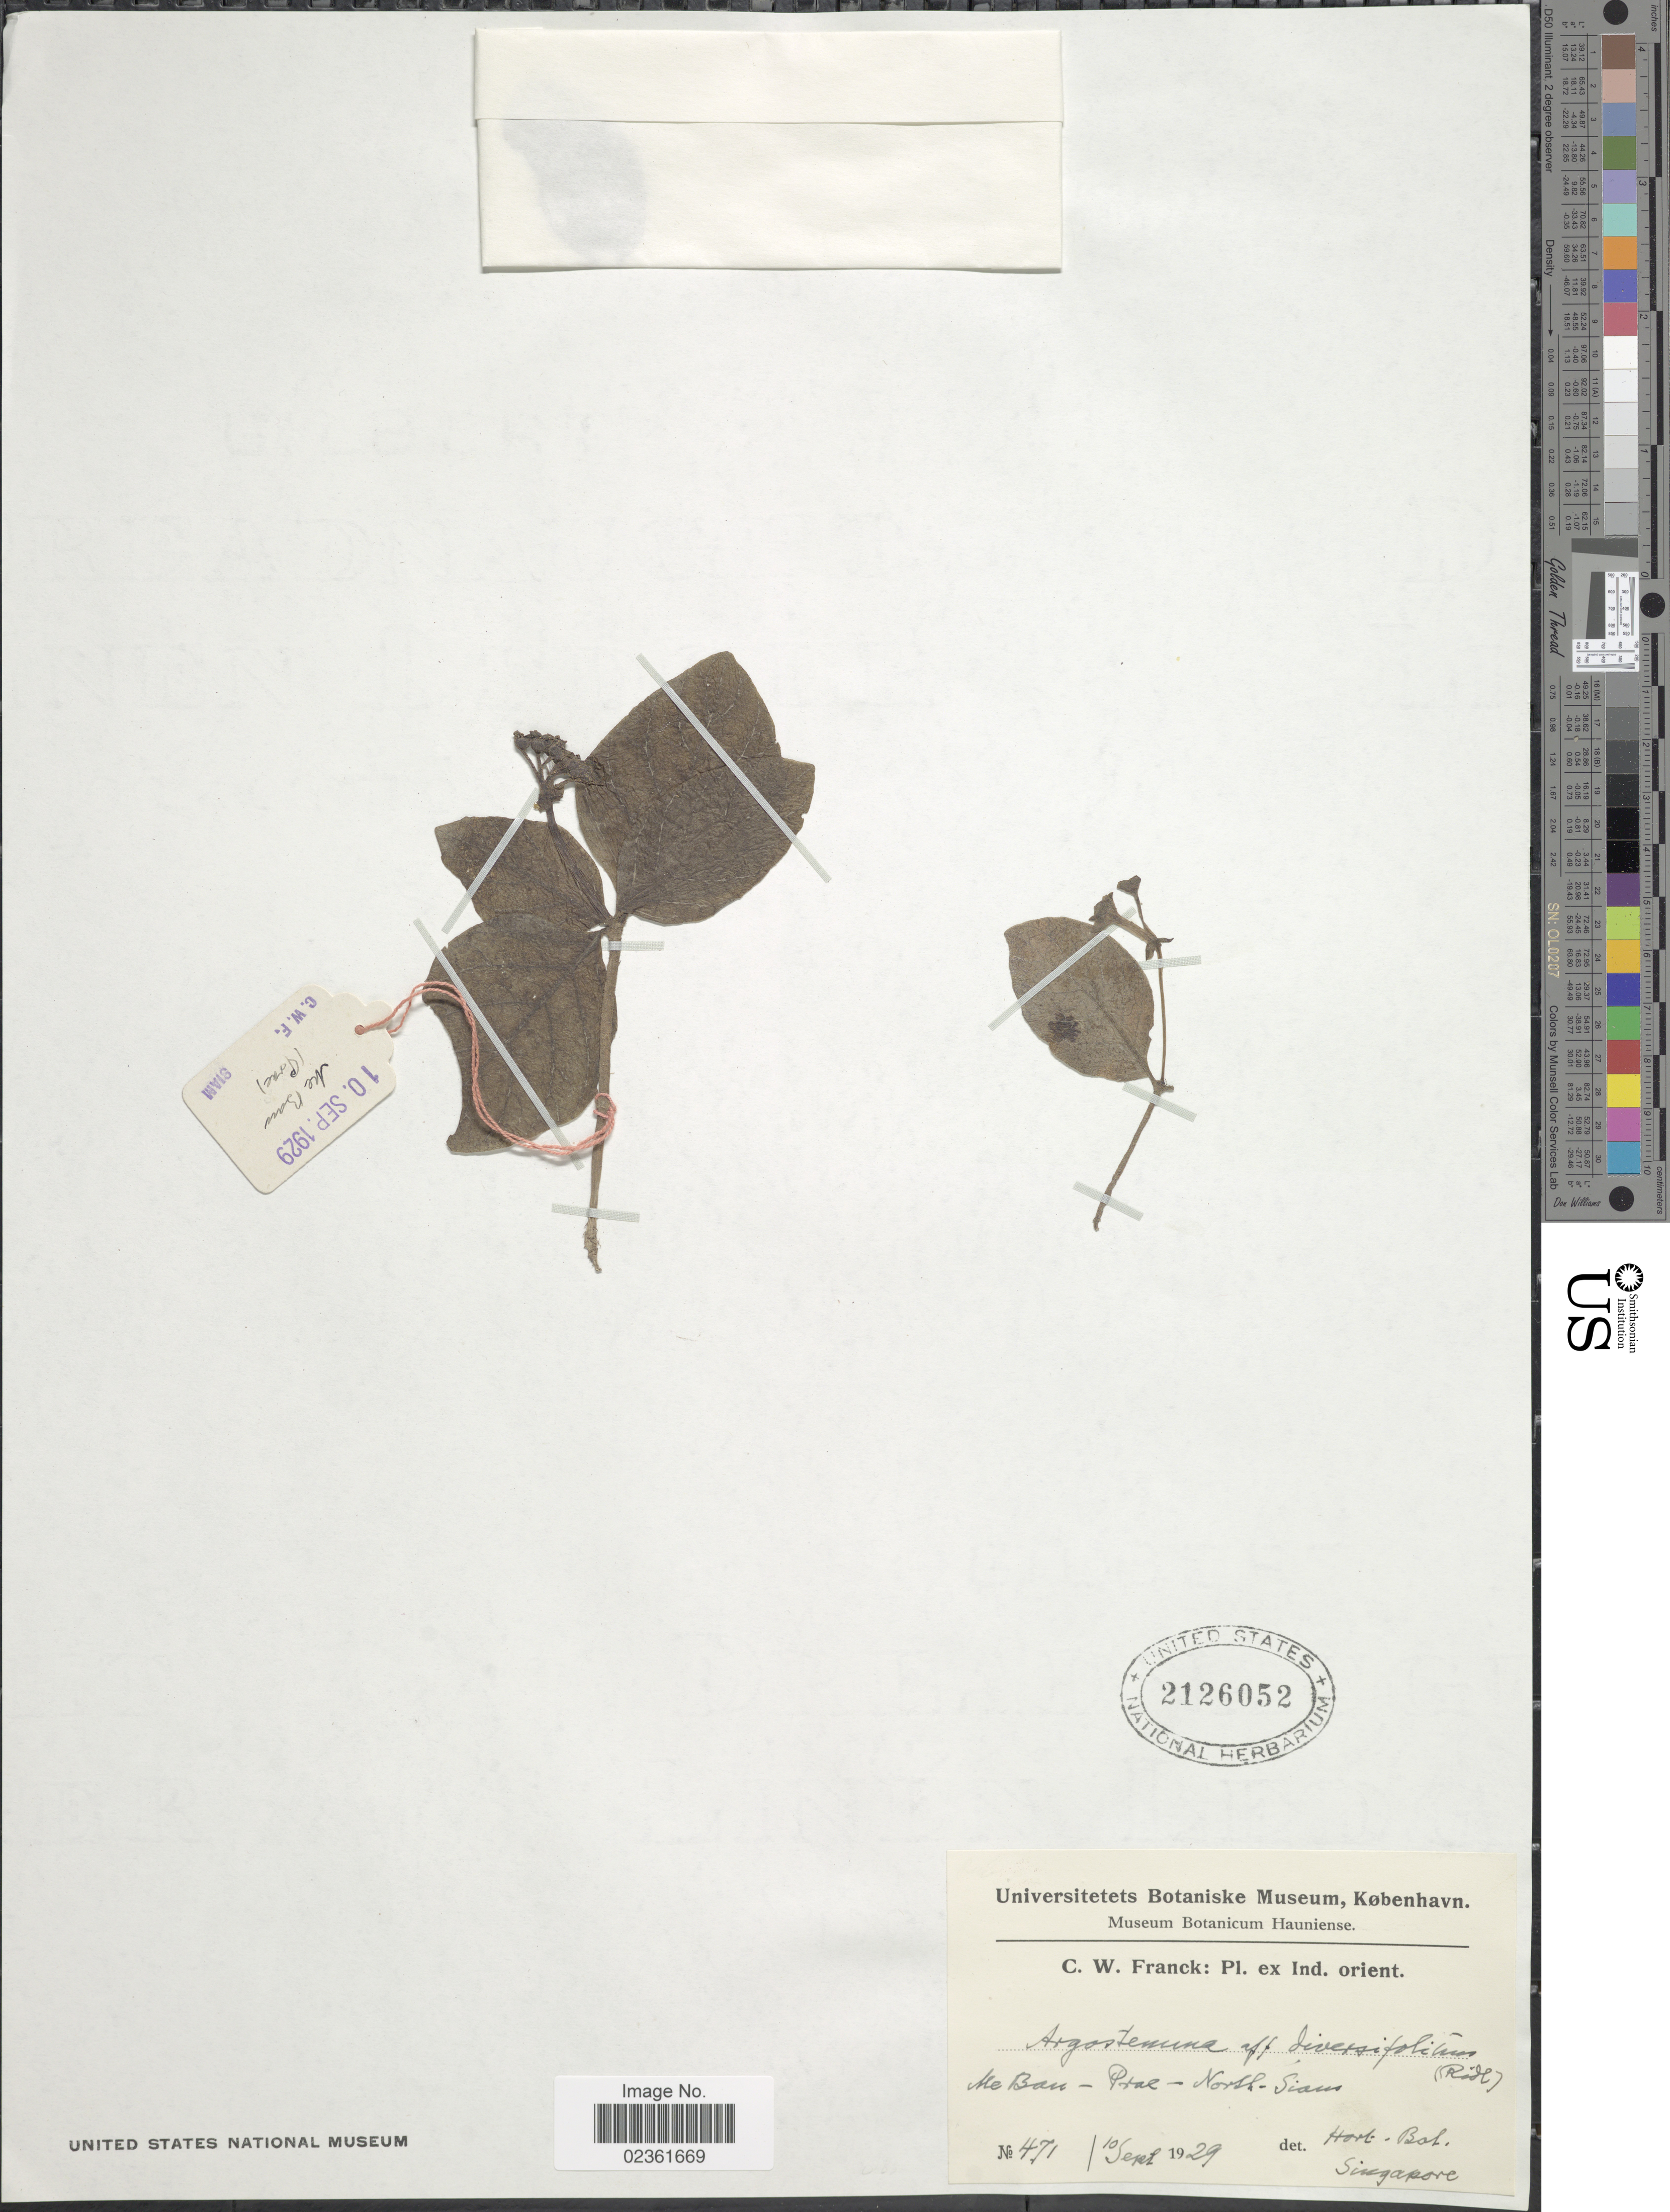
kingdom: Plantae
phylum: Tracheophyta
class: Magnoliopsida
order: Gentianales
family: Rubiaceae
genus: Argostemma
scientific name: Argostemma diversifolium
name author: Ridl.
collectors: C. Franck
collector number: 471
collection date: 1929-09-10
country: Thailand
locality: Ind. orient., Ile Ban-Pral-North-Siam. [interpreted]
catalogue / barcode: US 2126052